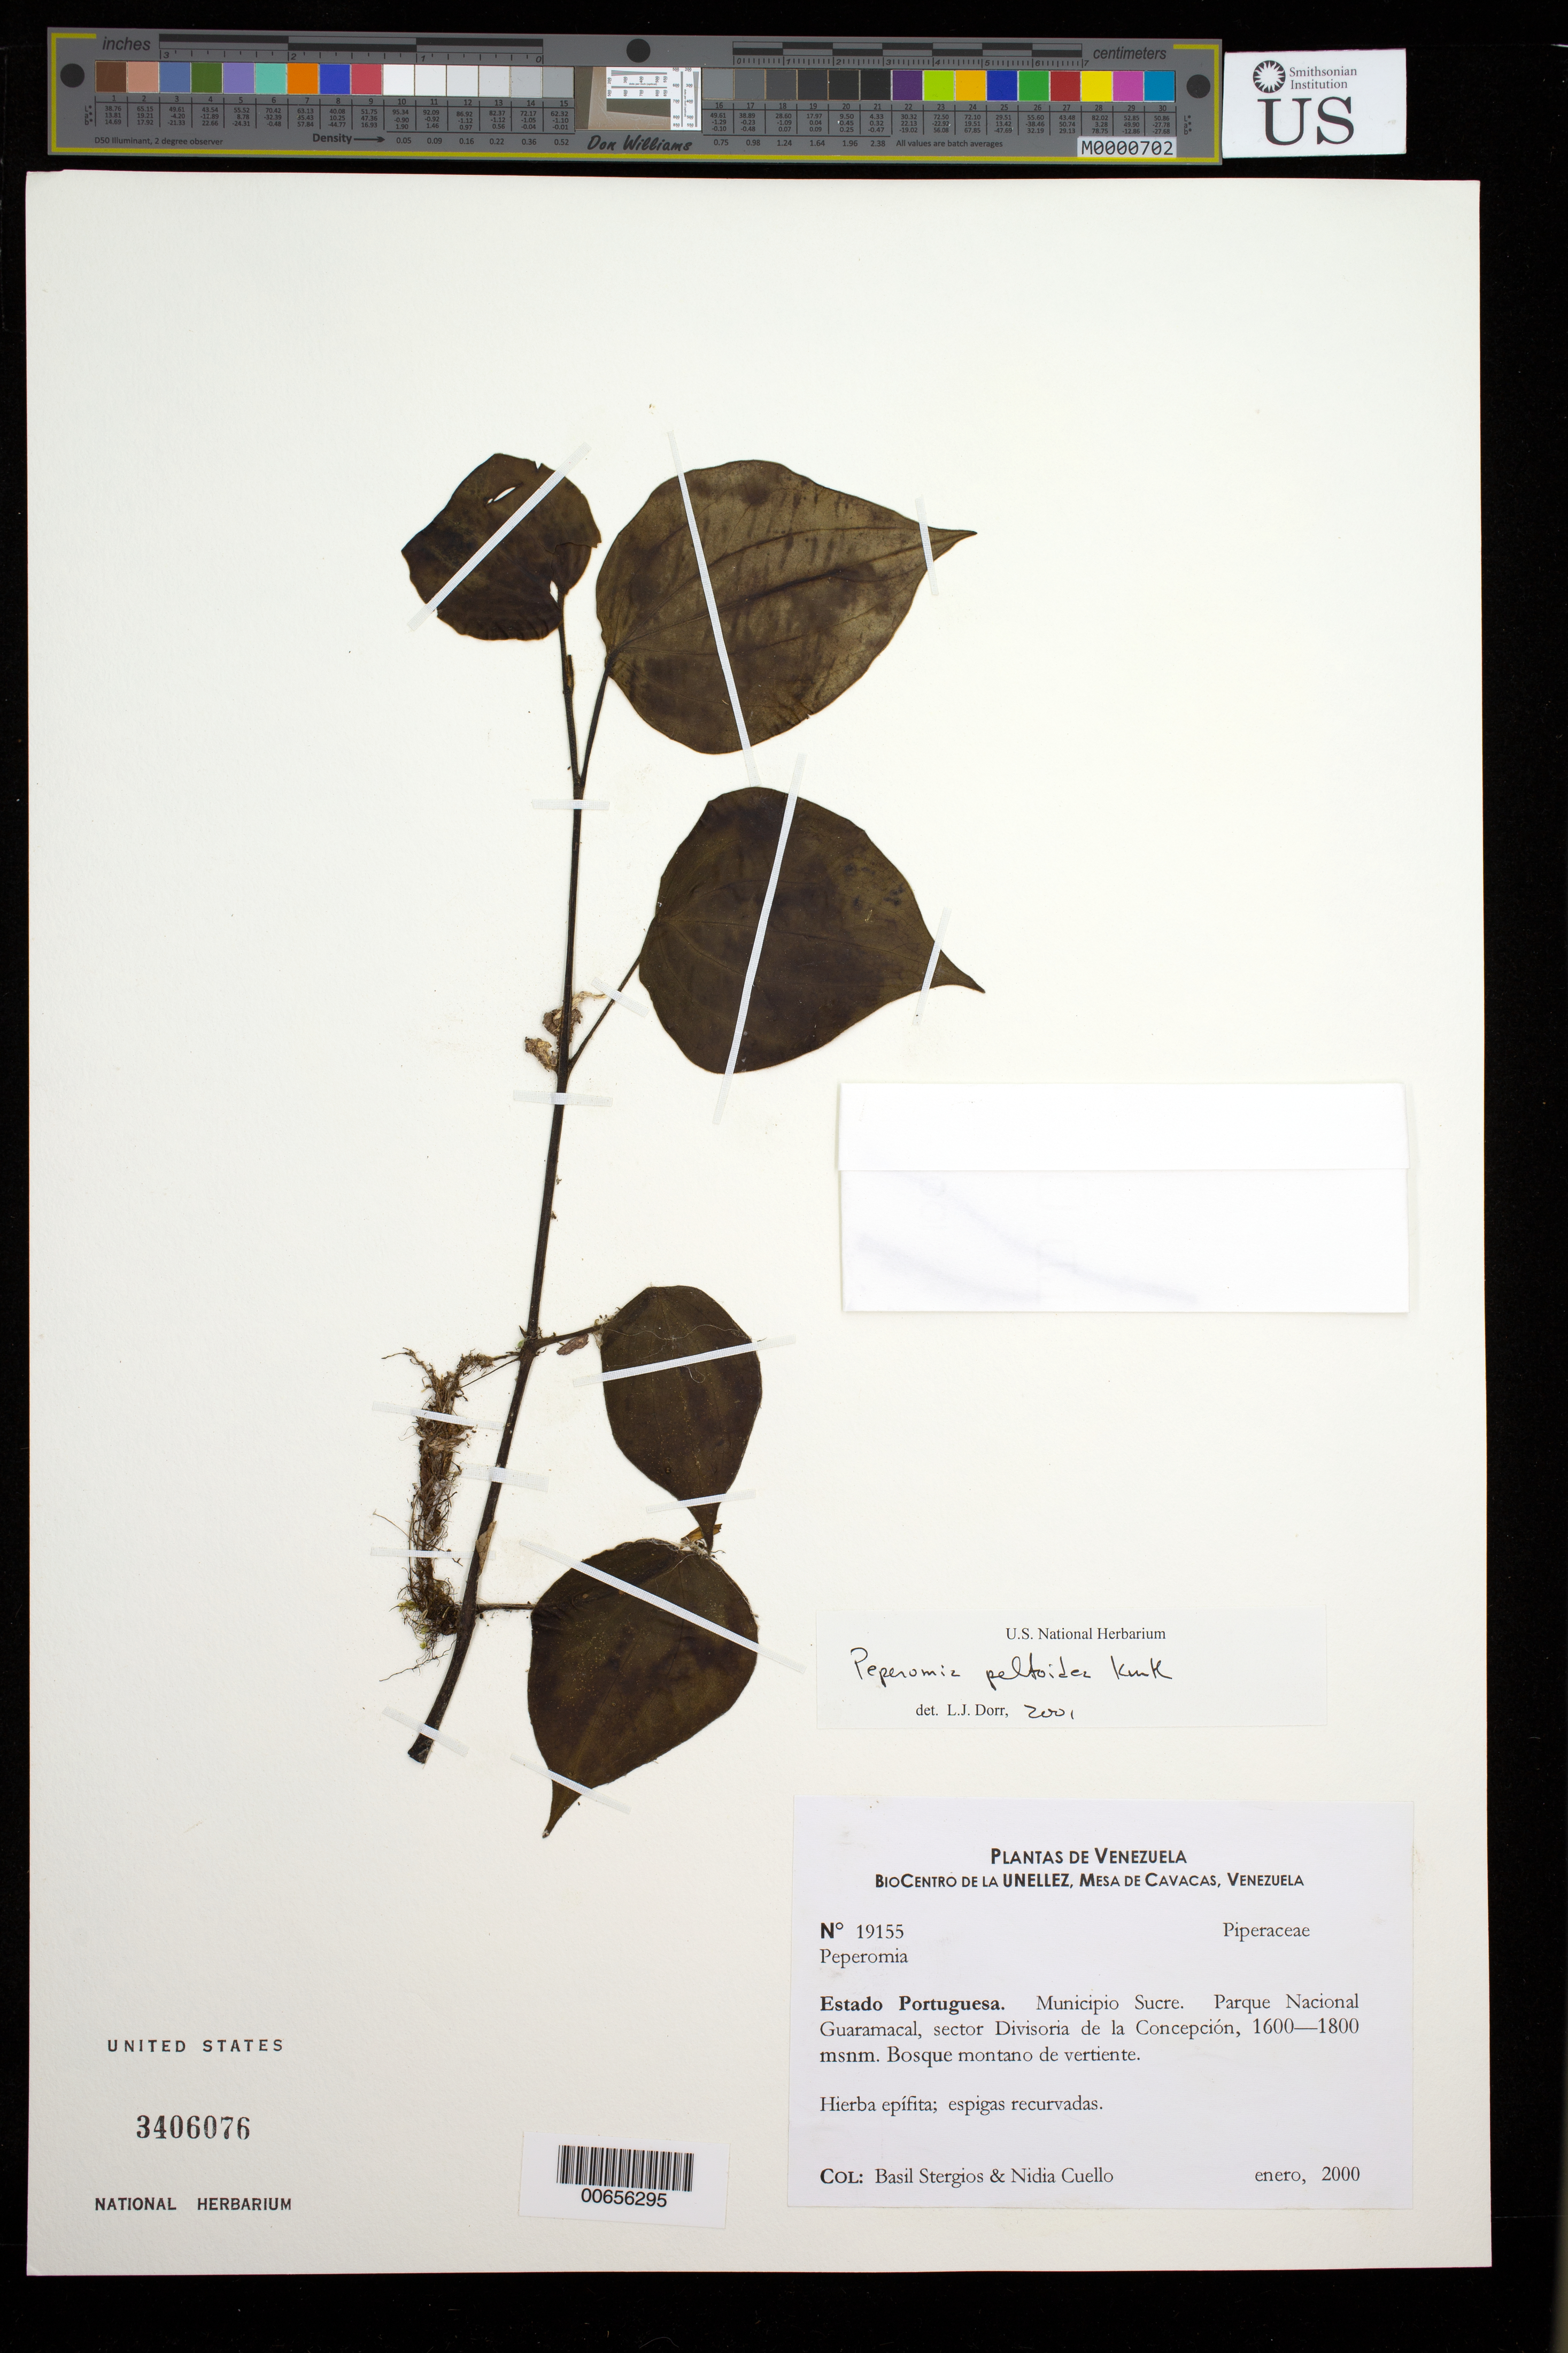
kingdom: Plantae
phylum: Tracheophyta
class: Magnoliopsida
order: Piperales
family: Piperaceae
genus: Peperomia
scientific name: Peperomia peltoidea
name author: Kunth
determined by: Dorr, L. J., (BOT), Smithsonian Institution - National Museum of Natural History (UNITED STATES)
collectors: B. G. Stergios & N. L. Cuello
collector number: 19155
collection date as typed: Jan 2000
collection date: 2000-01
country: Venezuela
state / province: Portuguesa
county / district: Sucre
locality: Parque Nacional Guaramacal. Sector La Divisoria de la Concepción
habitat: Bosque montano de vertiente.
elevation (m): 1600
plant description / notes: PORT, US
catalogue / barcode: US 3406076